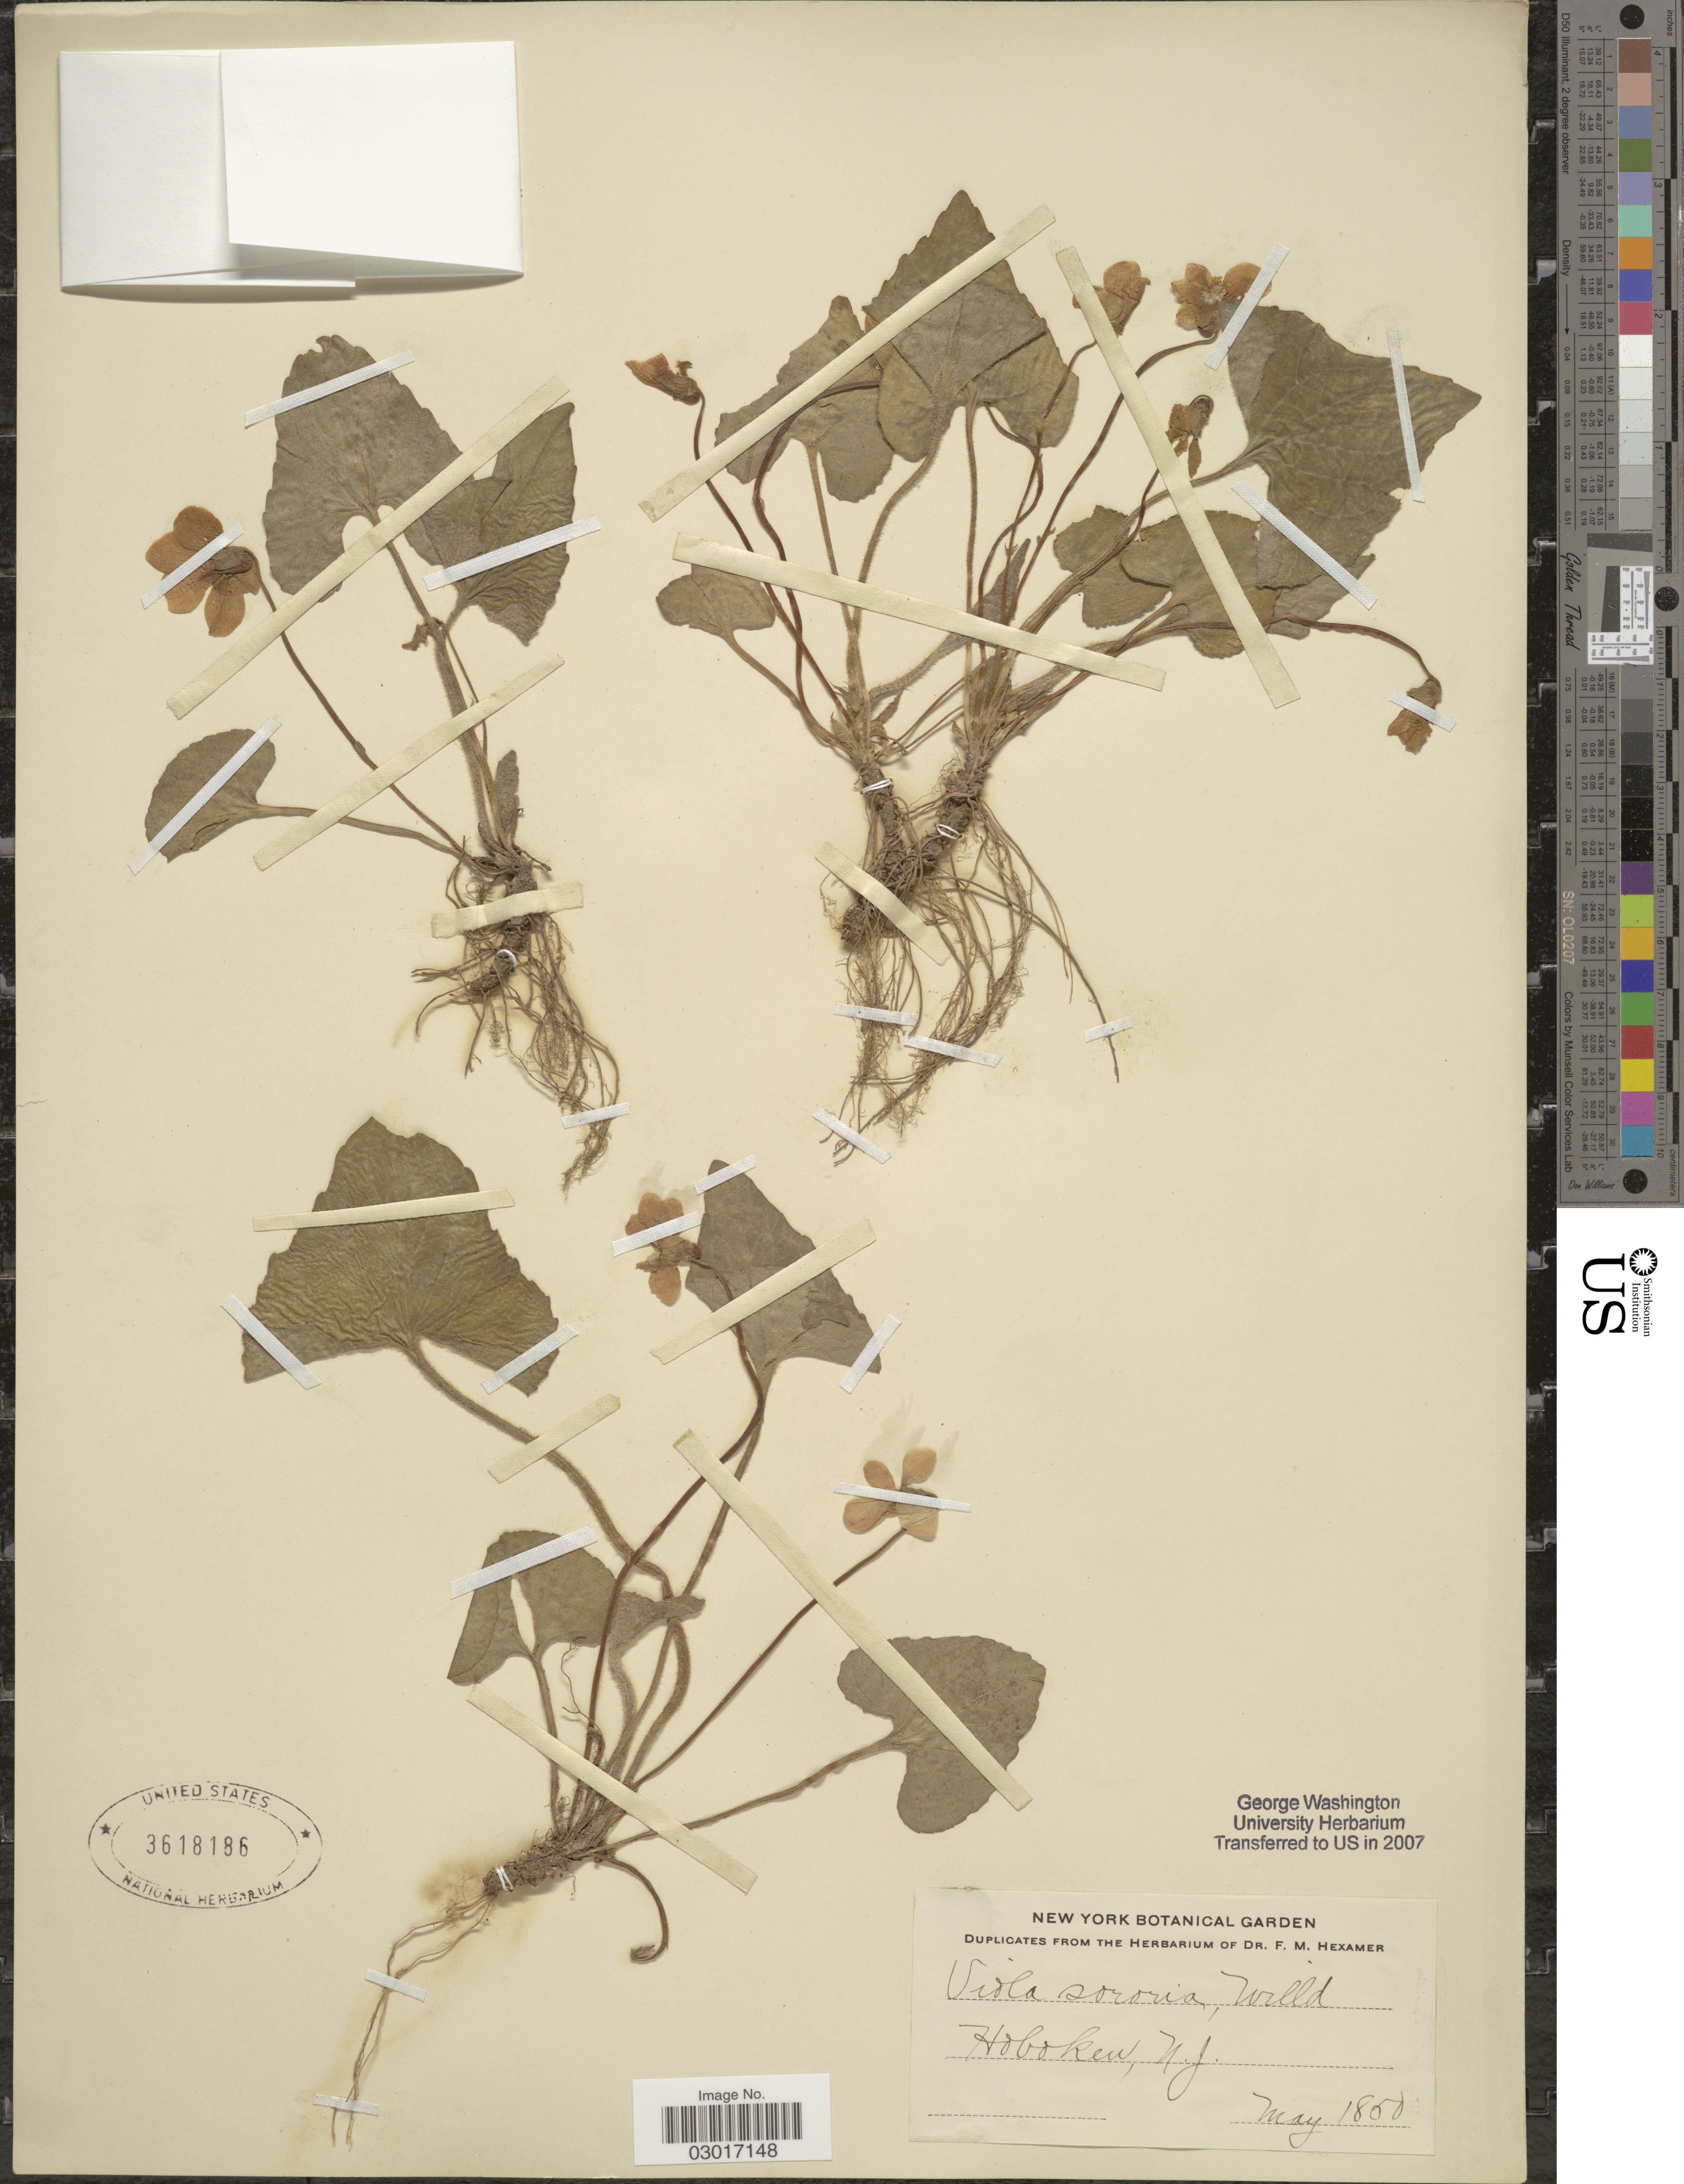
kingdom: Plantae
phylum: Tracheophyta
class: Magnoliopsida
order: Malpighiales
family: Violaceae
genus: Viola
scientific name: Viola sororia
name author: Willd.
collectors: ex herb. Dr. F. M. Hexamer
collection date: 1850-05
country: United States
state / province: New Jersey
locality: Hobokew, N.J.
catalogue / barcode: US 3618186